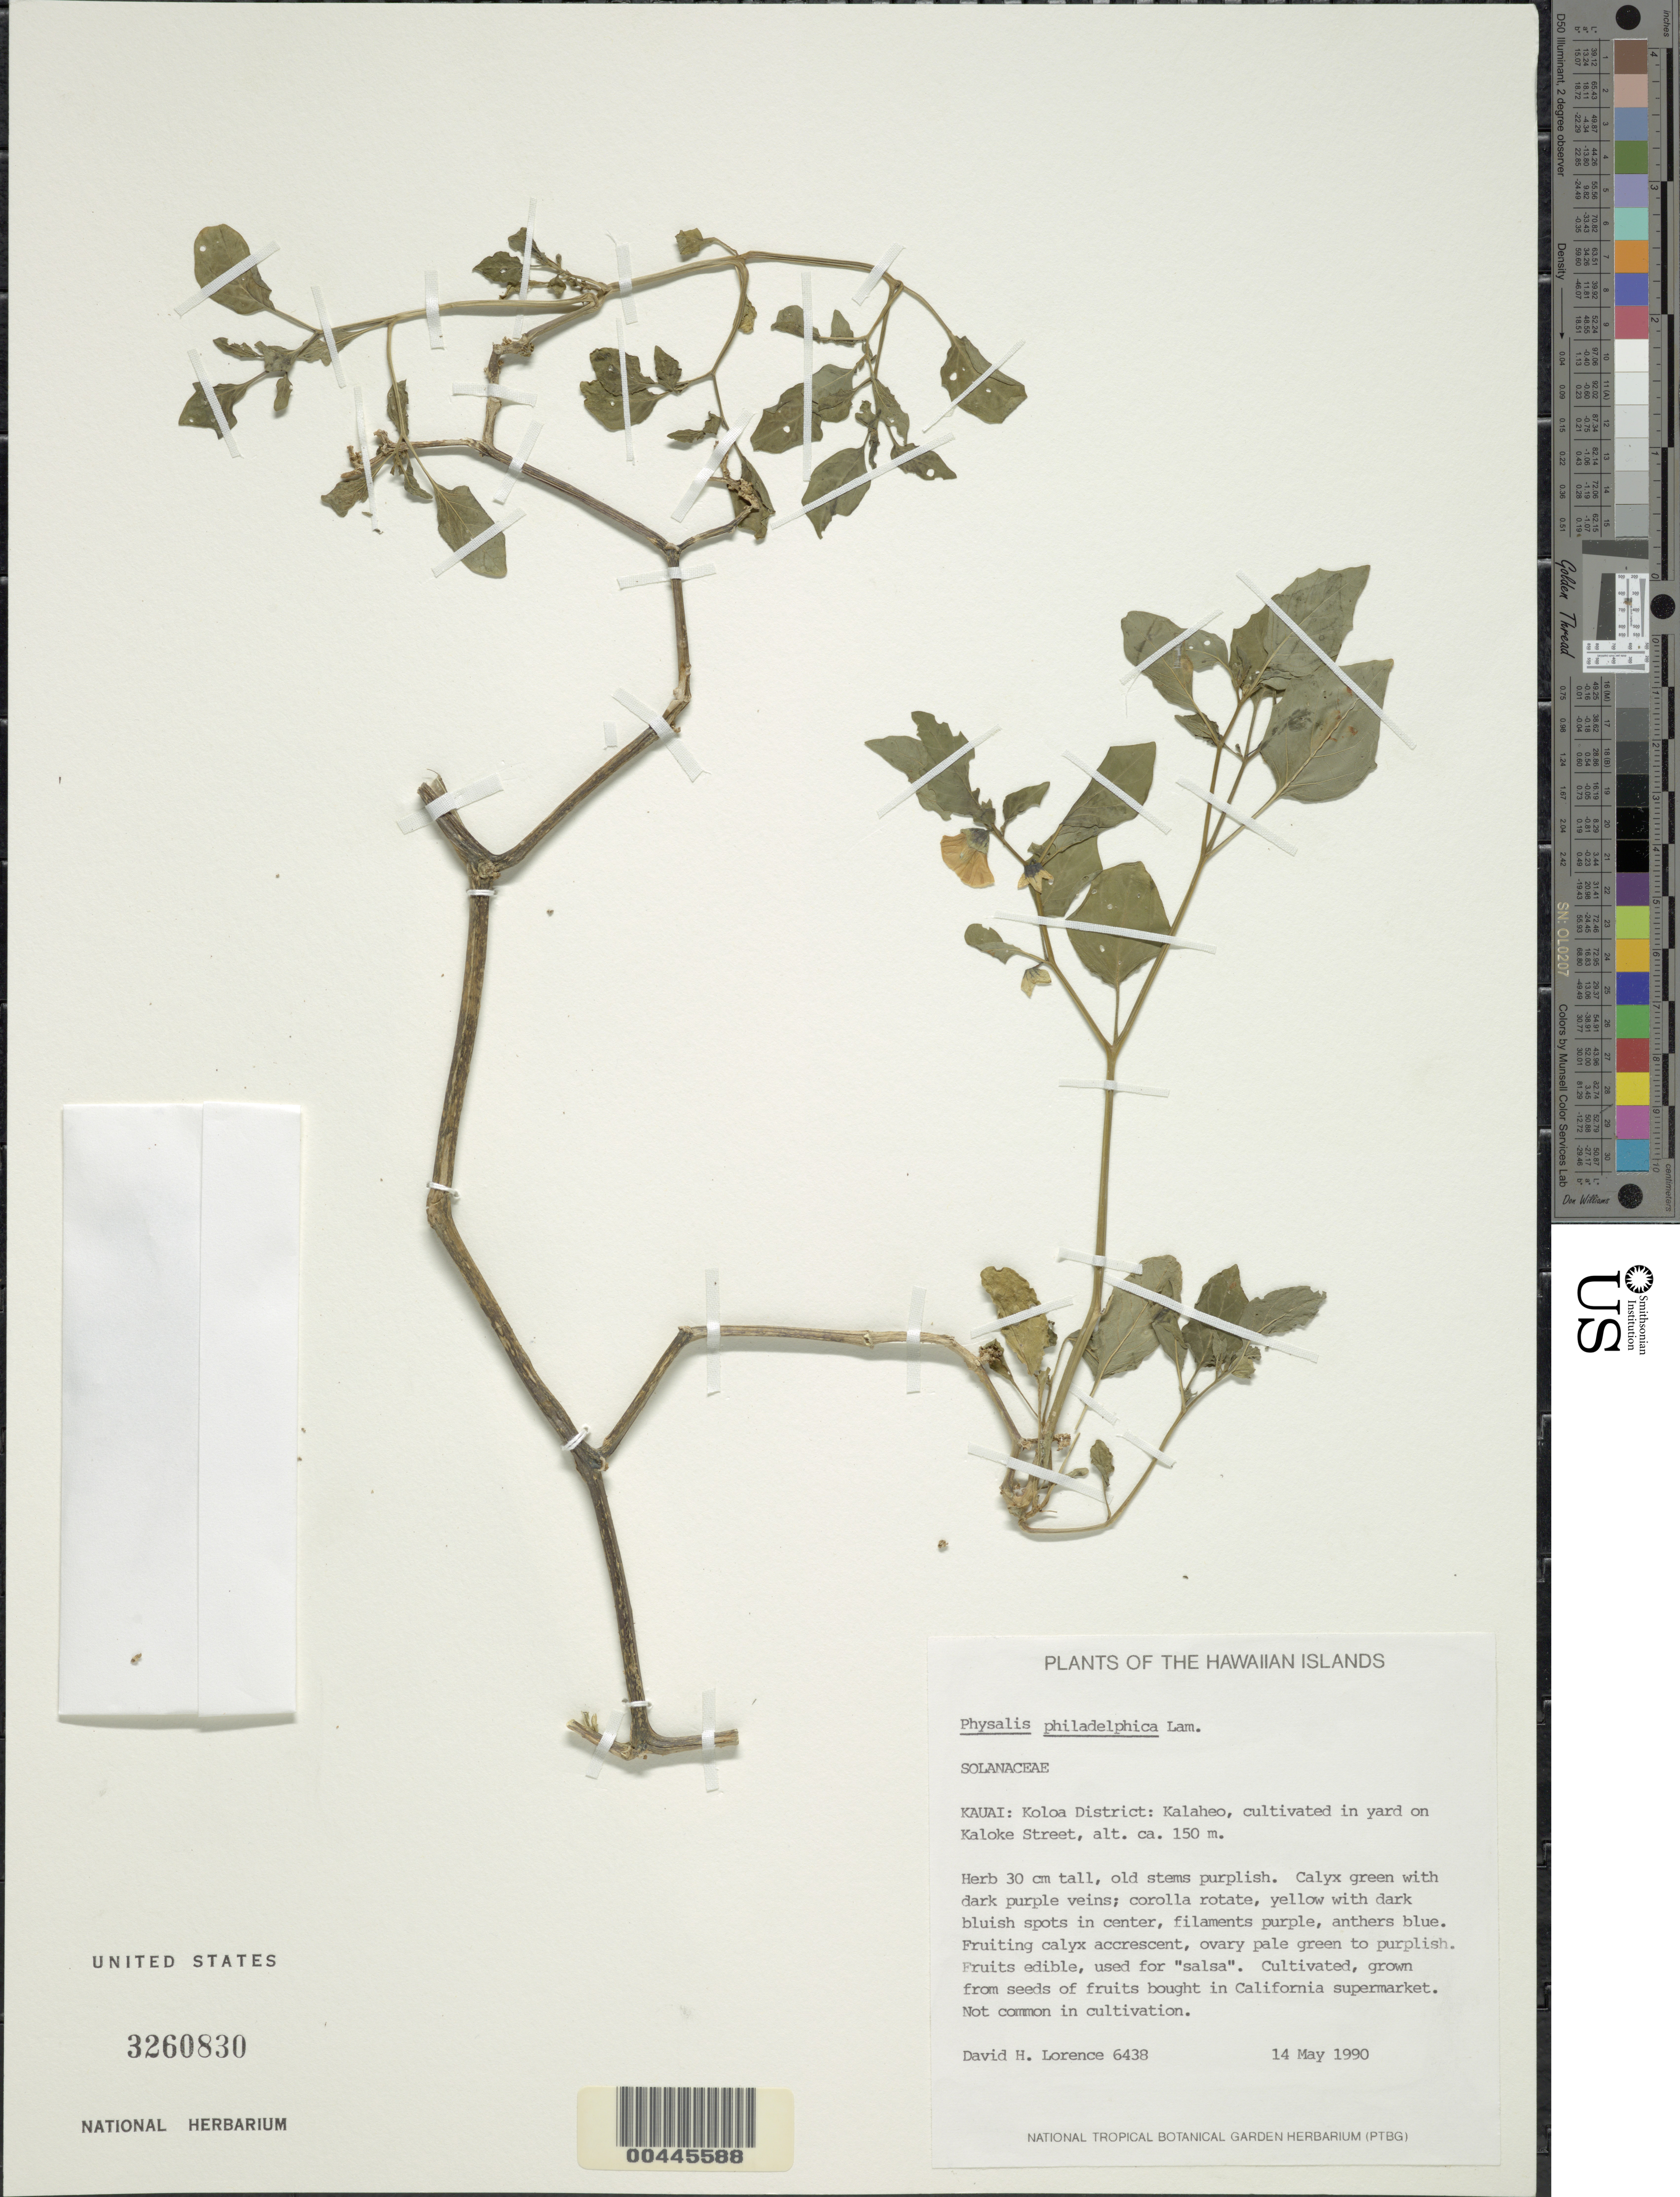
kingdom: Plantae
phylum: Tracheophyta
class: Magnoliopsida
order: Solanales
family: Solanaceae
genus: Physalis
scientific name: Physalis philadelphica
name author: Lam.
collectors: D. Lorence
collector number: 6438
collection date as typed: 14 May 1990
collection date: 1990-05-14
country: United States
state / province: Hawaii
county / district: Kauai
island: Kaua'i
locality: Koloa District, Kalaheo, cultivated in yard on Kaloke St.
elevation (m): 150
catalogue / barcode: US 3260830